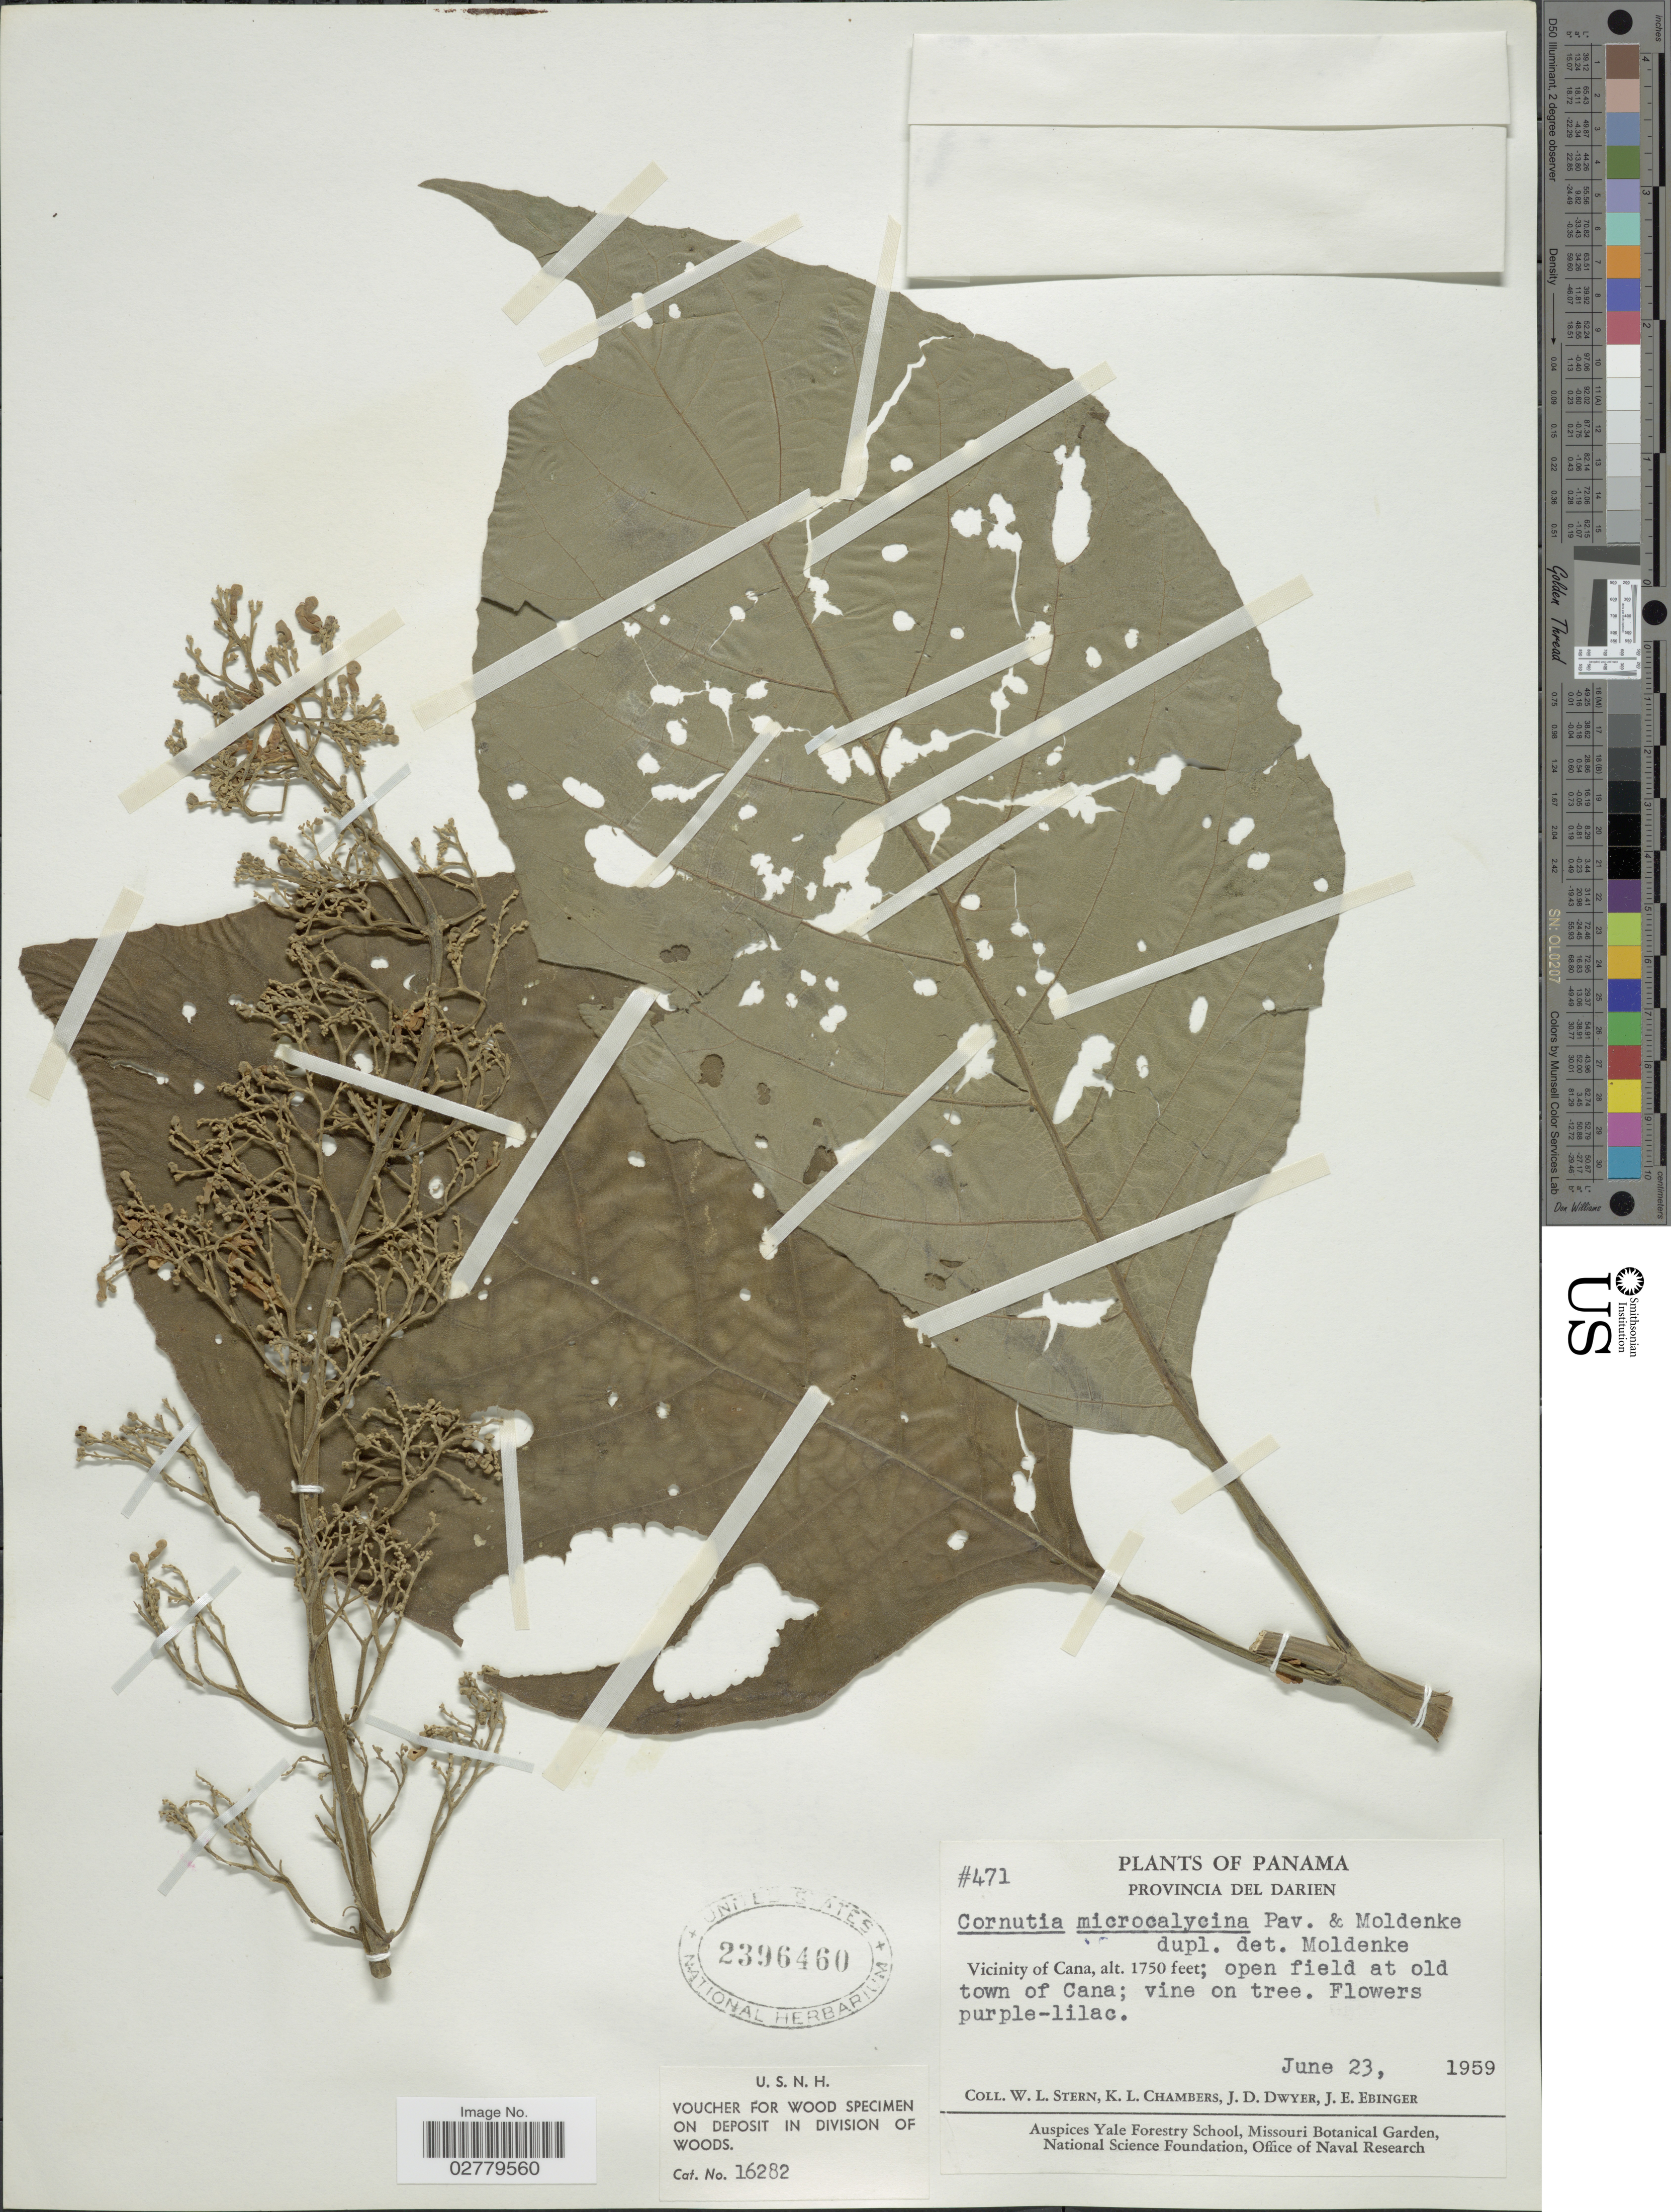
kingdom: Plantae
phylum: Tracheophyta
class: Magnoliopsida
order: Lamiales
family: Lamiaceae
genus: Cornutia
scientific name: Cornutia microcalycina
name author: Pav. ex Moldenke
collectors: W. L. Stern, K. Chambers, J. D. Dwyer & J. Ebinger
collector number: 471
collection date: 1959-06-23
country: Panama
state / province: Darién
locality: Vicinity of Cana, open field at old town of Cana.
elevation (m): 533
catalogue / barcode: US 2396460